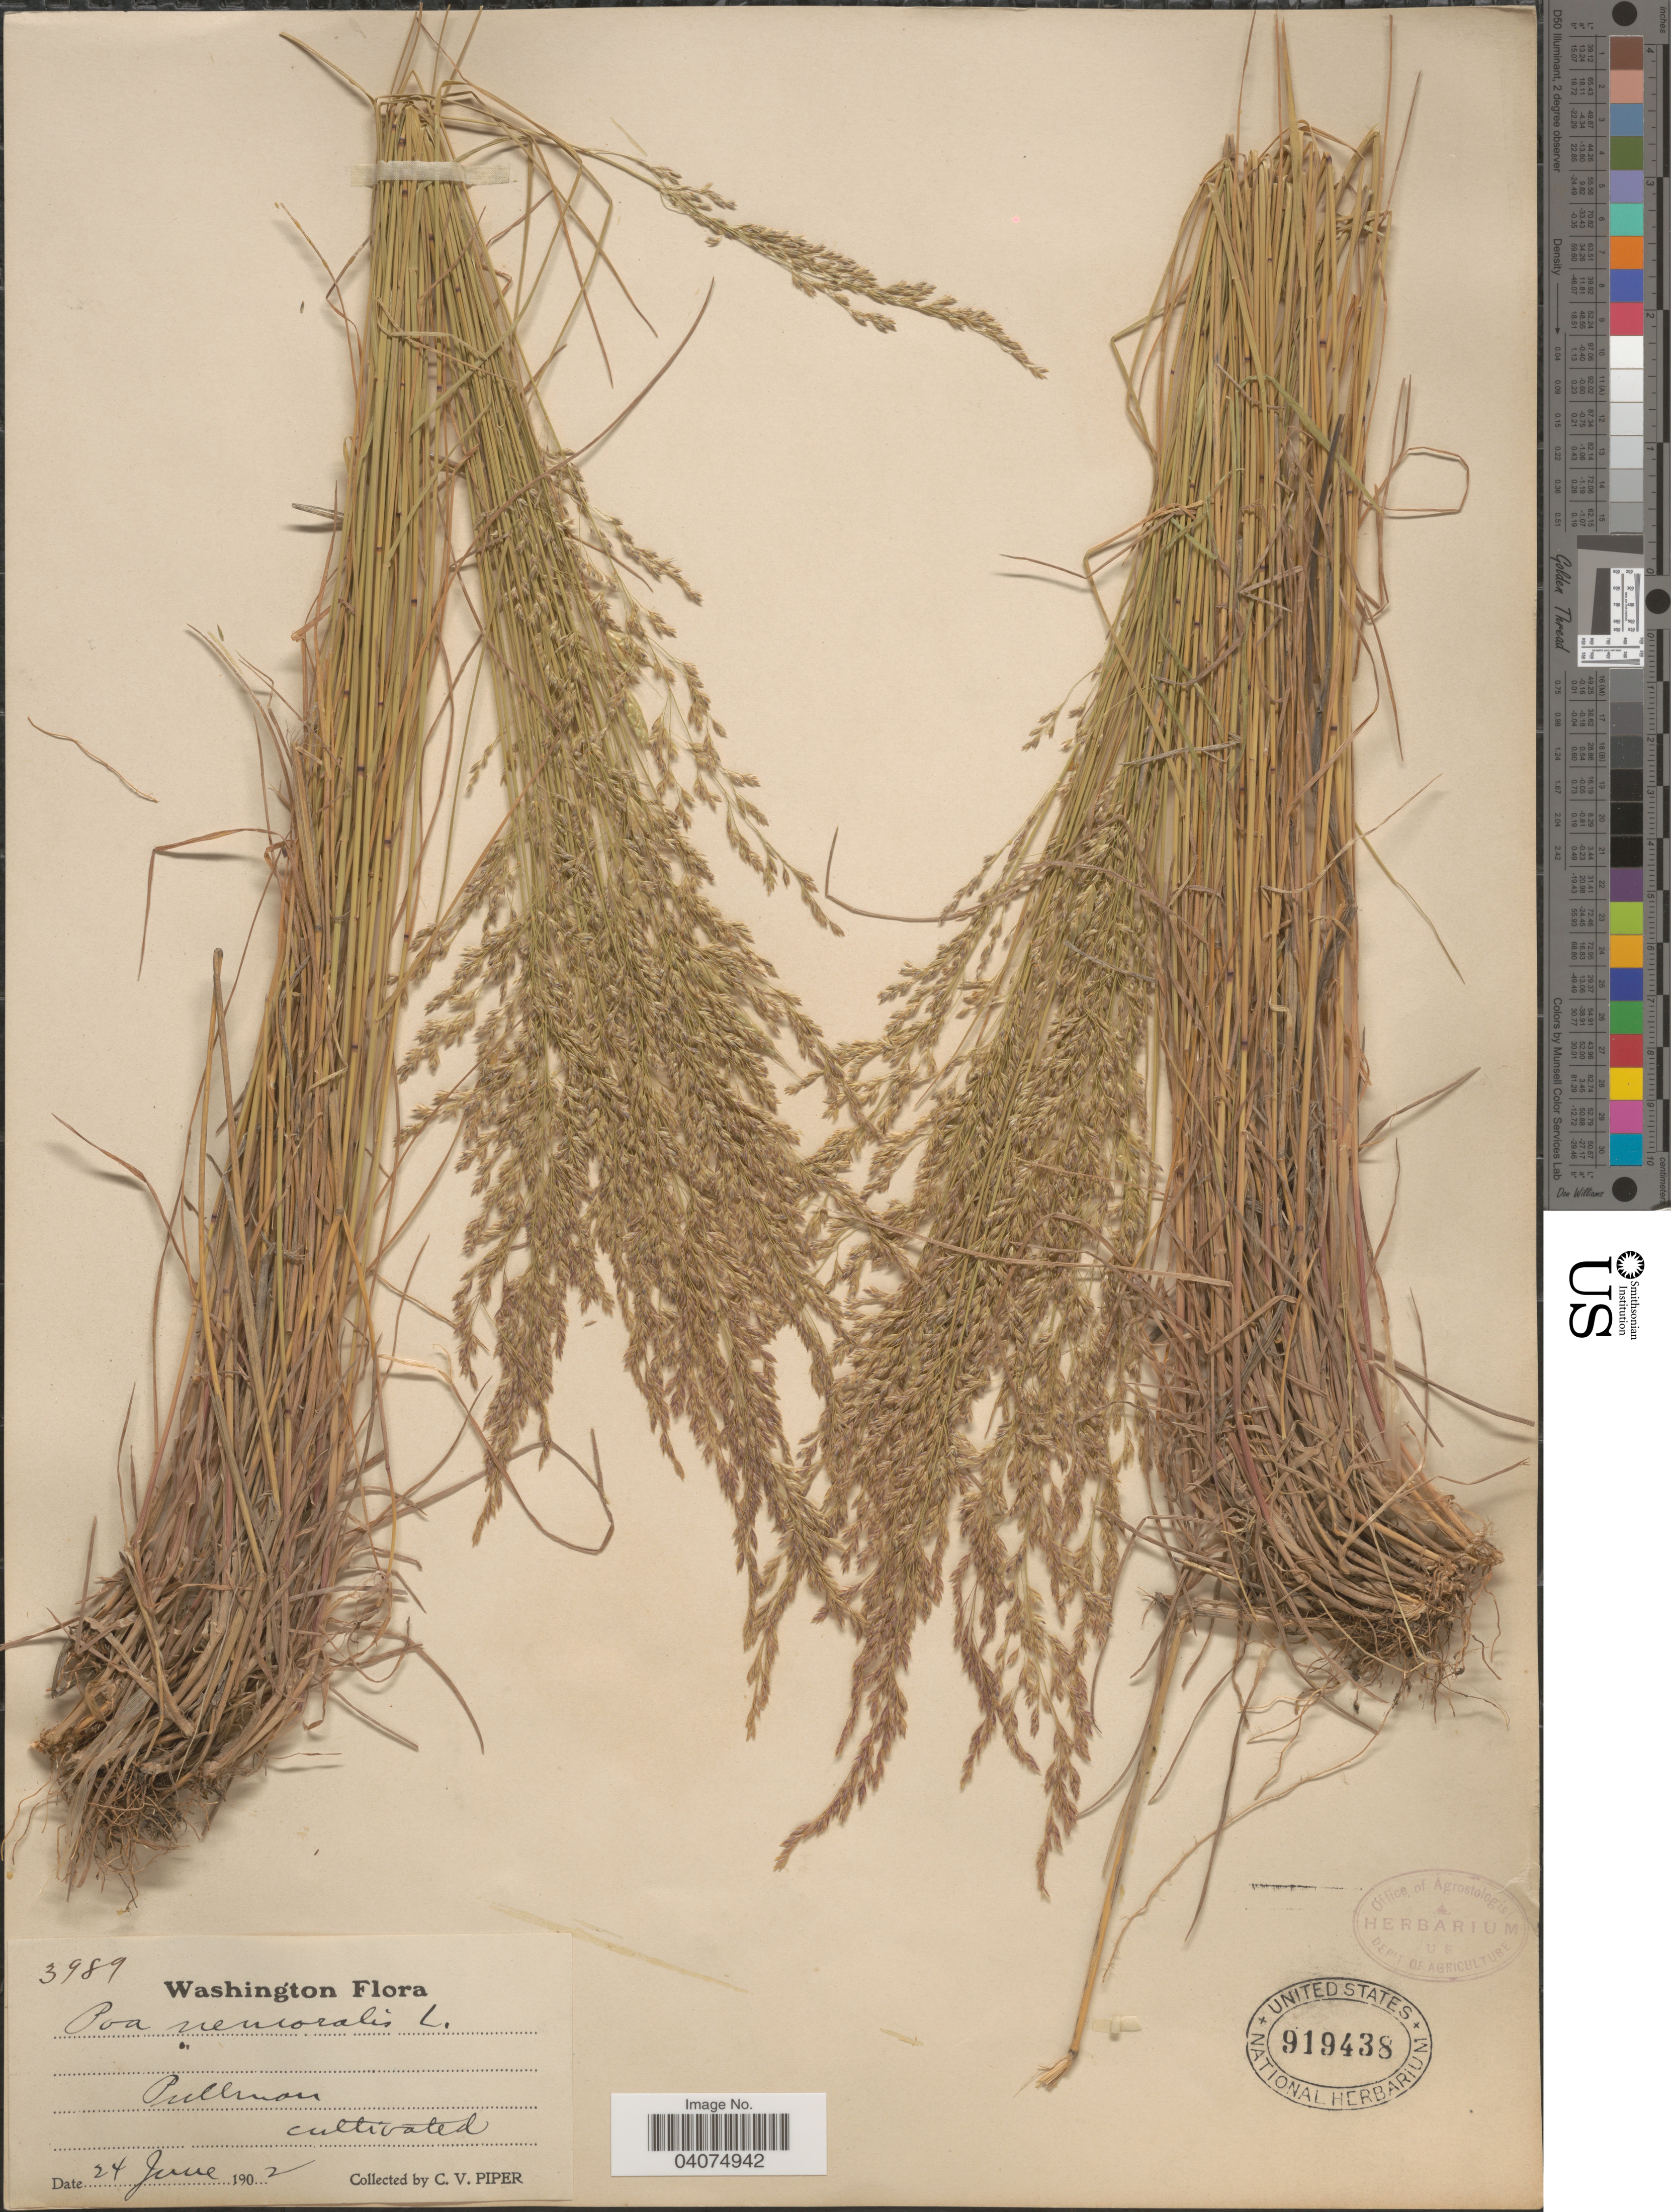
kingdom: Plantae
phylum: Tracheophyta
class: Liliopsida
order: Poales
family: Poaceae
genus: Poa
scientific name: Poa nemoralis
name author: L.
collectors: C. V. Piper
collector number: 3989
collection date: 1902-06-24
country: United States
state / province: Washington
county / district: Whitman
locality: Pullman.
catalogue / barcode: US 919438